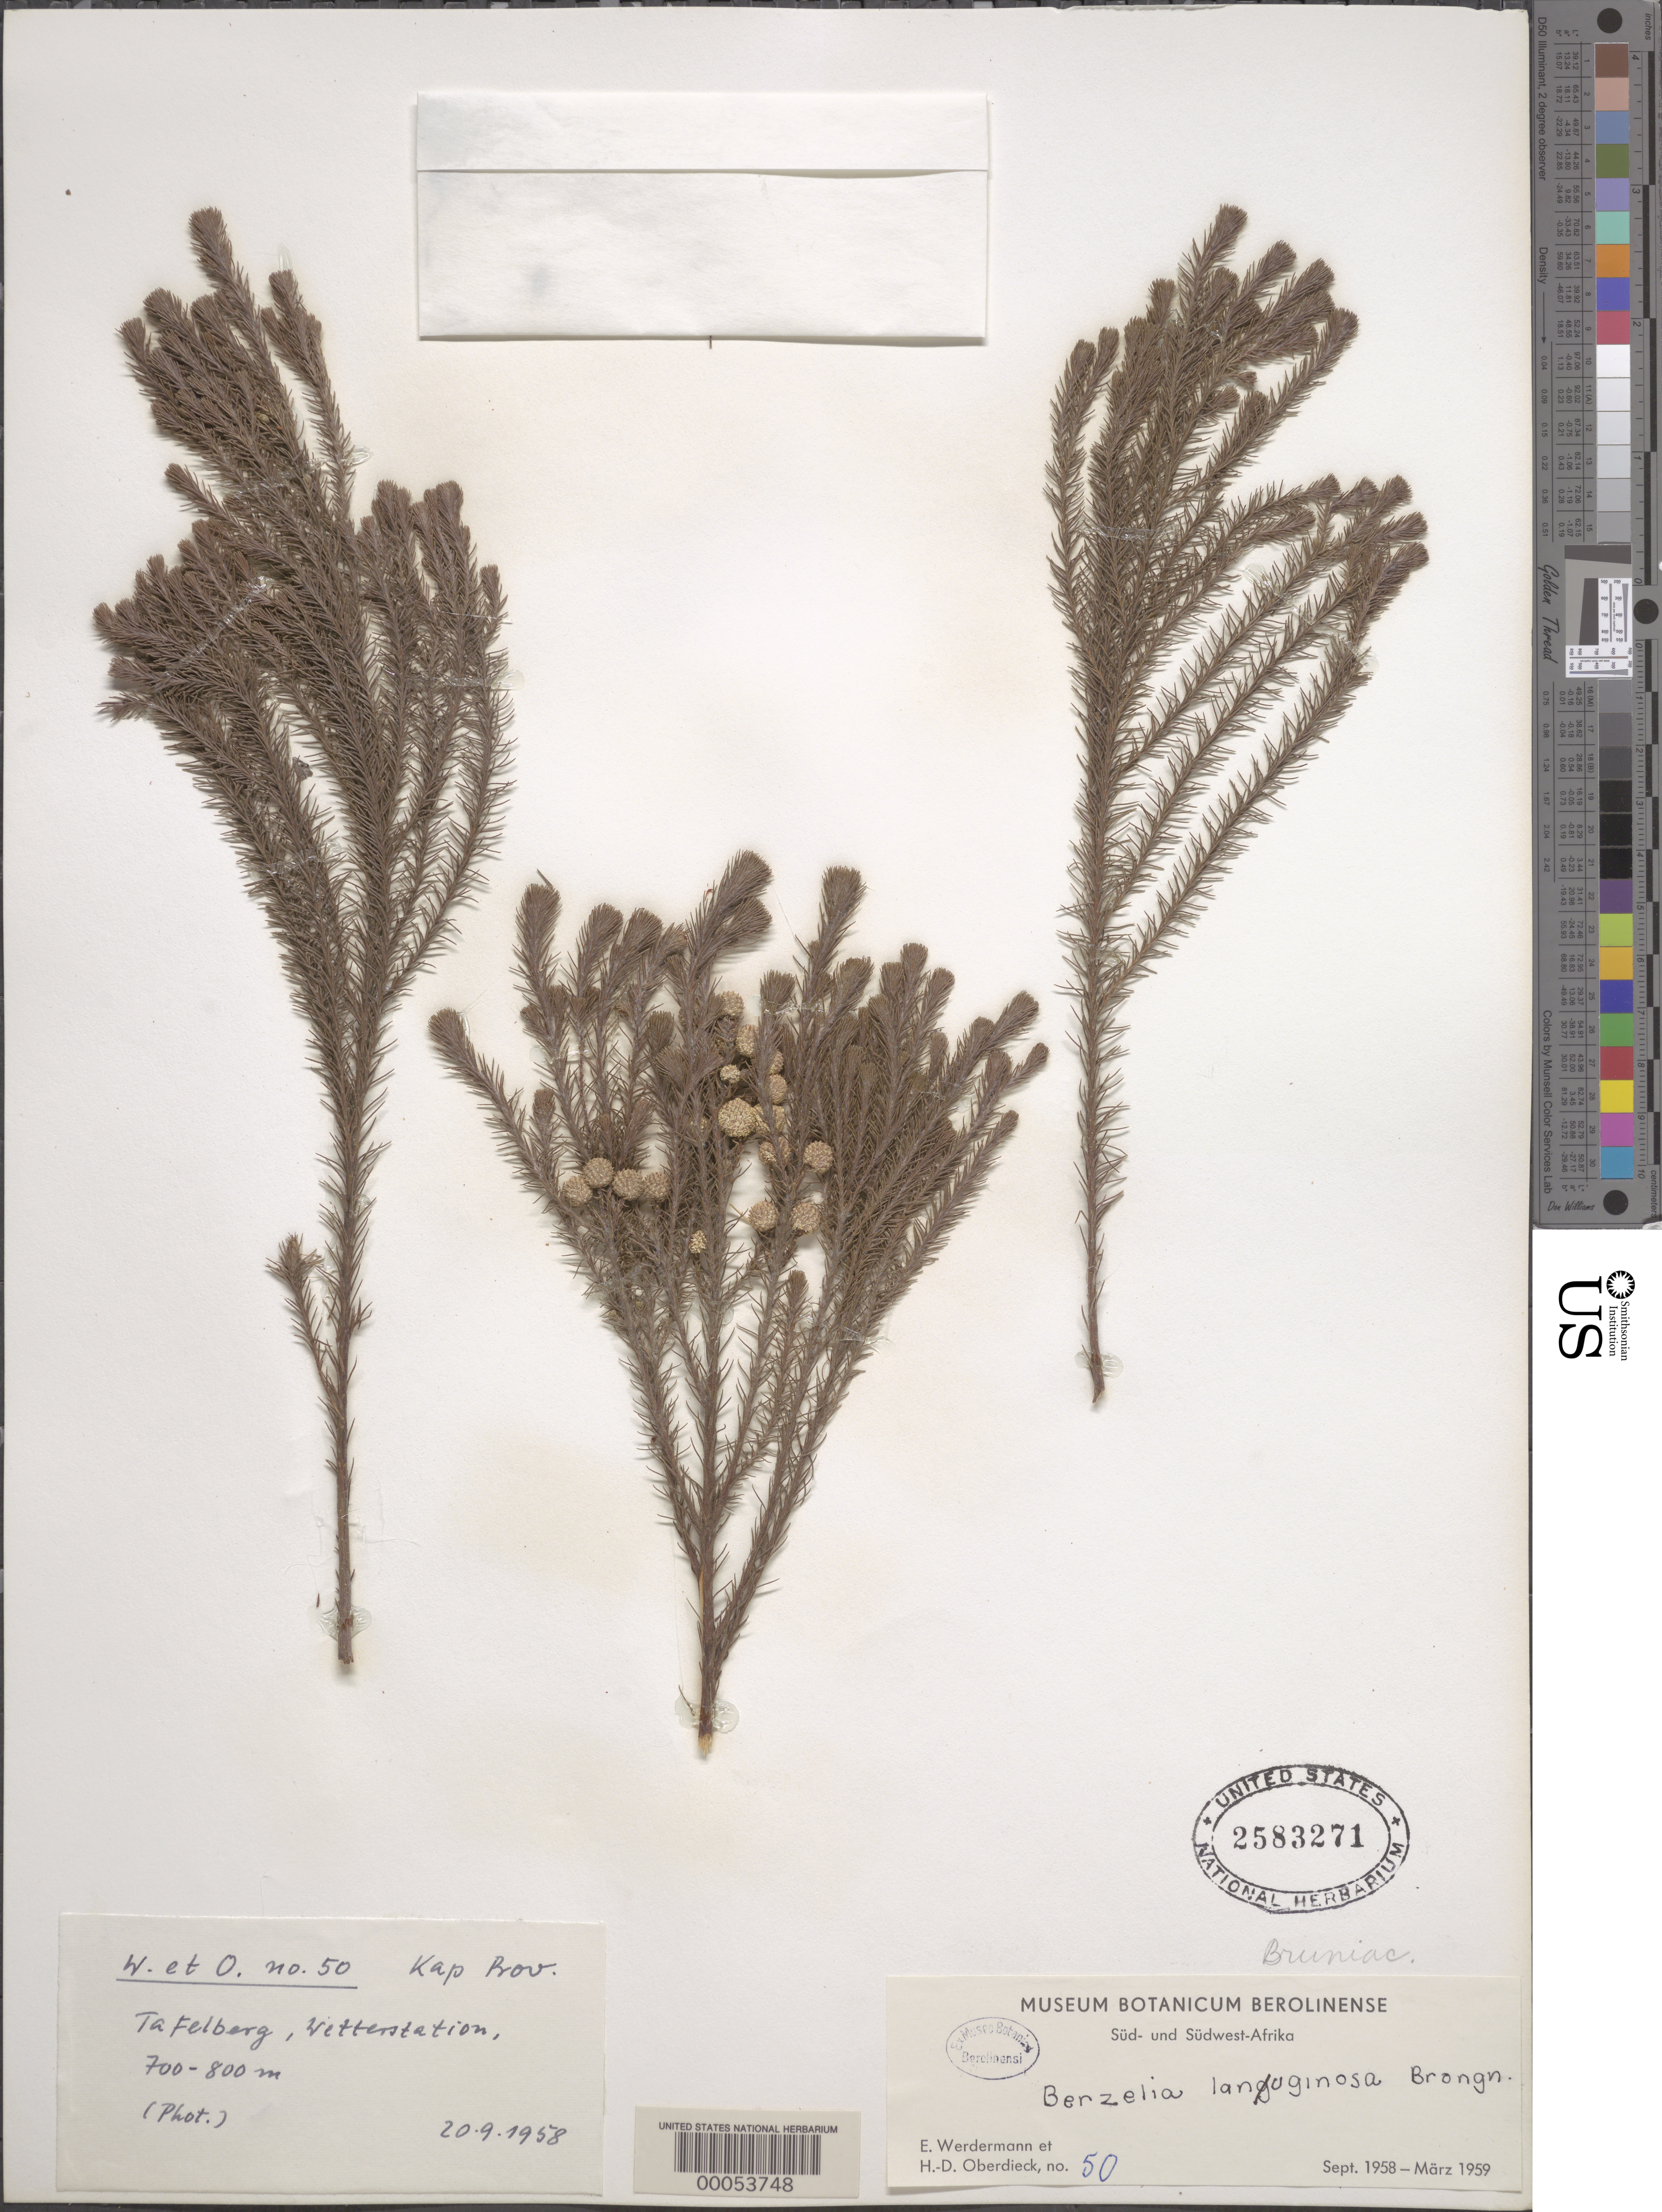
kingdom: Plantae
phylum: Tracheophyta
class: Magnoliopsida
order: Bruniales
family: Bruniaceae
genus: Berzelia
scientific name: Berzelia lanuginosa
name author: (L.) Brongn.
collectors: E. Werdermann & H. Oberdieck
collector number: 50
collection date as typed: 20 Sep 1958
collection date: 1958-09-20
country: South Africa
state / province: Western Cape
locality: Tafelberg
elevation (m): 700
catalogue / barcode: US 2583271